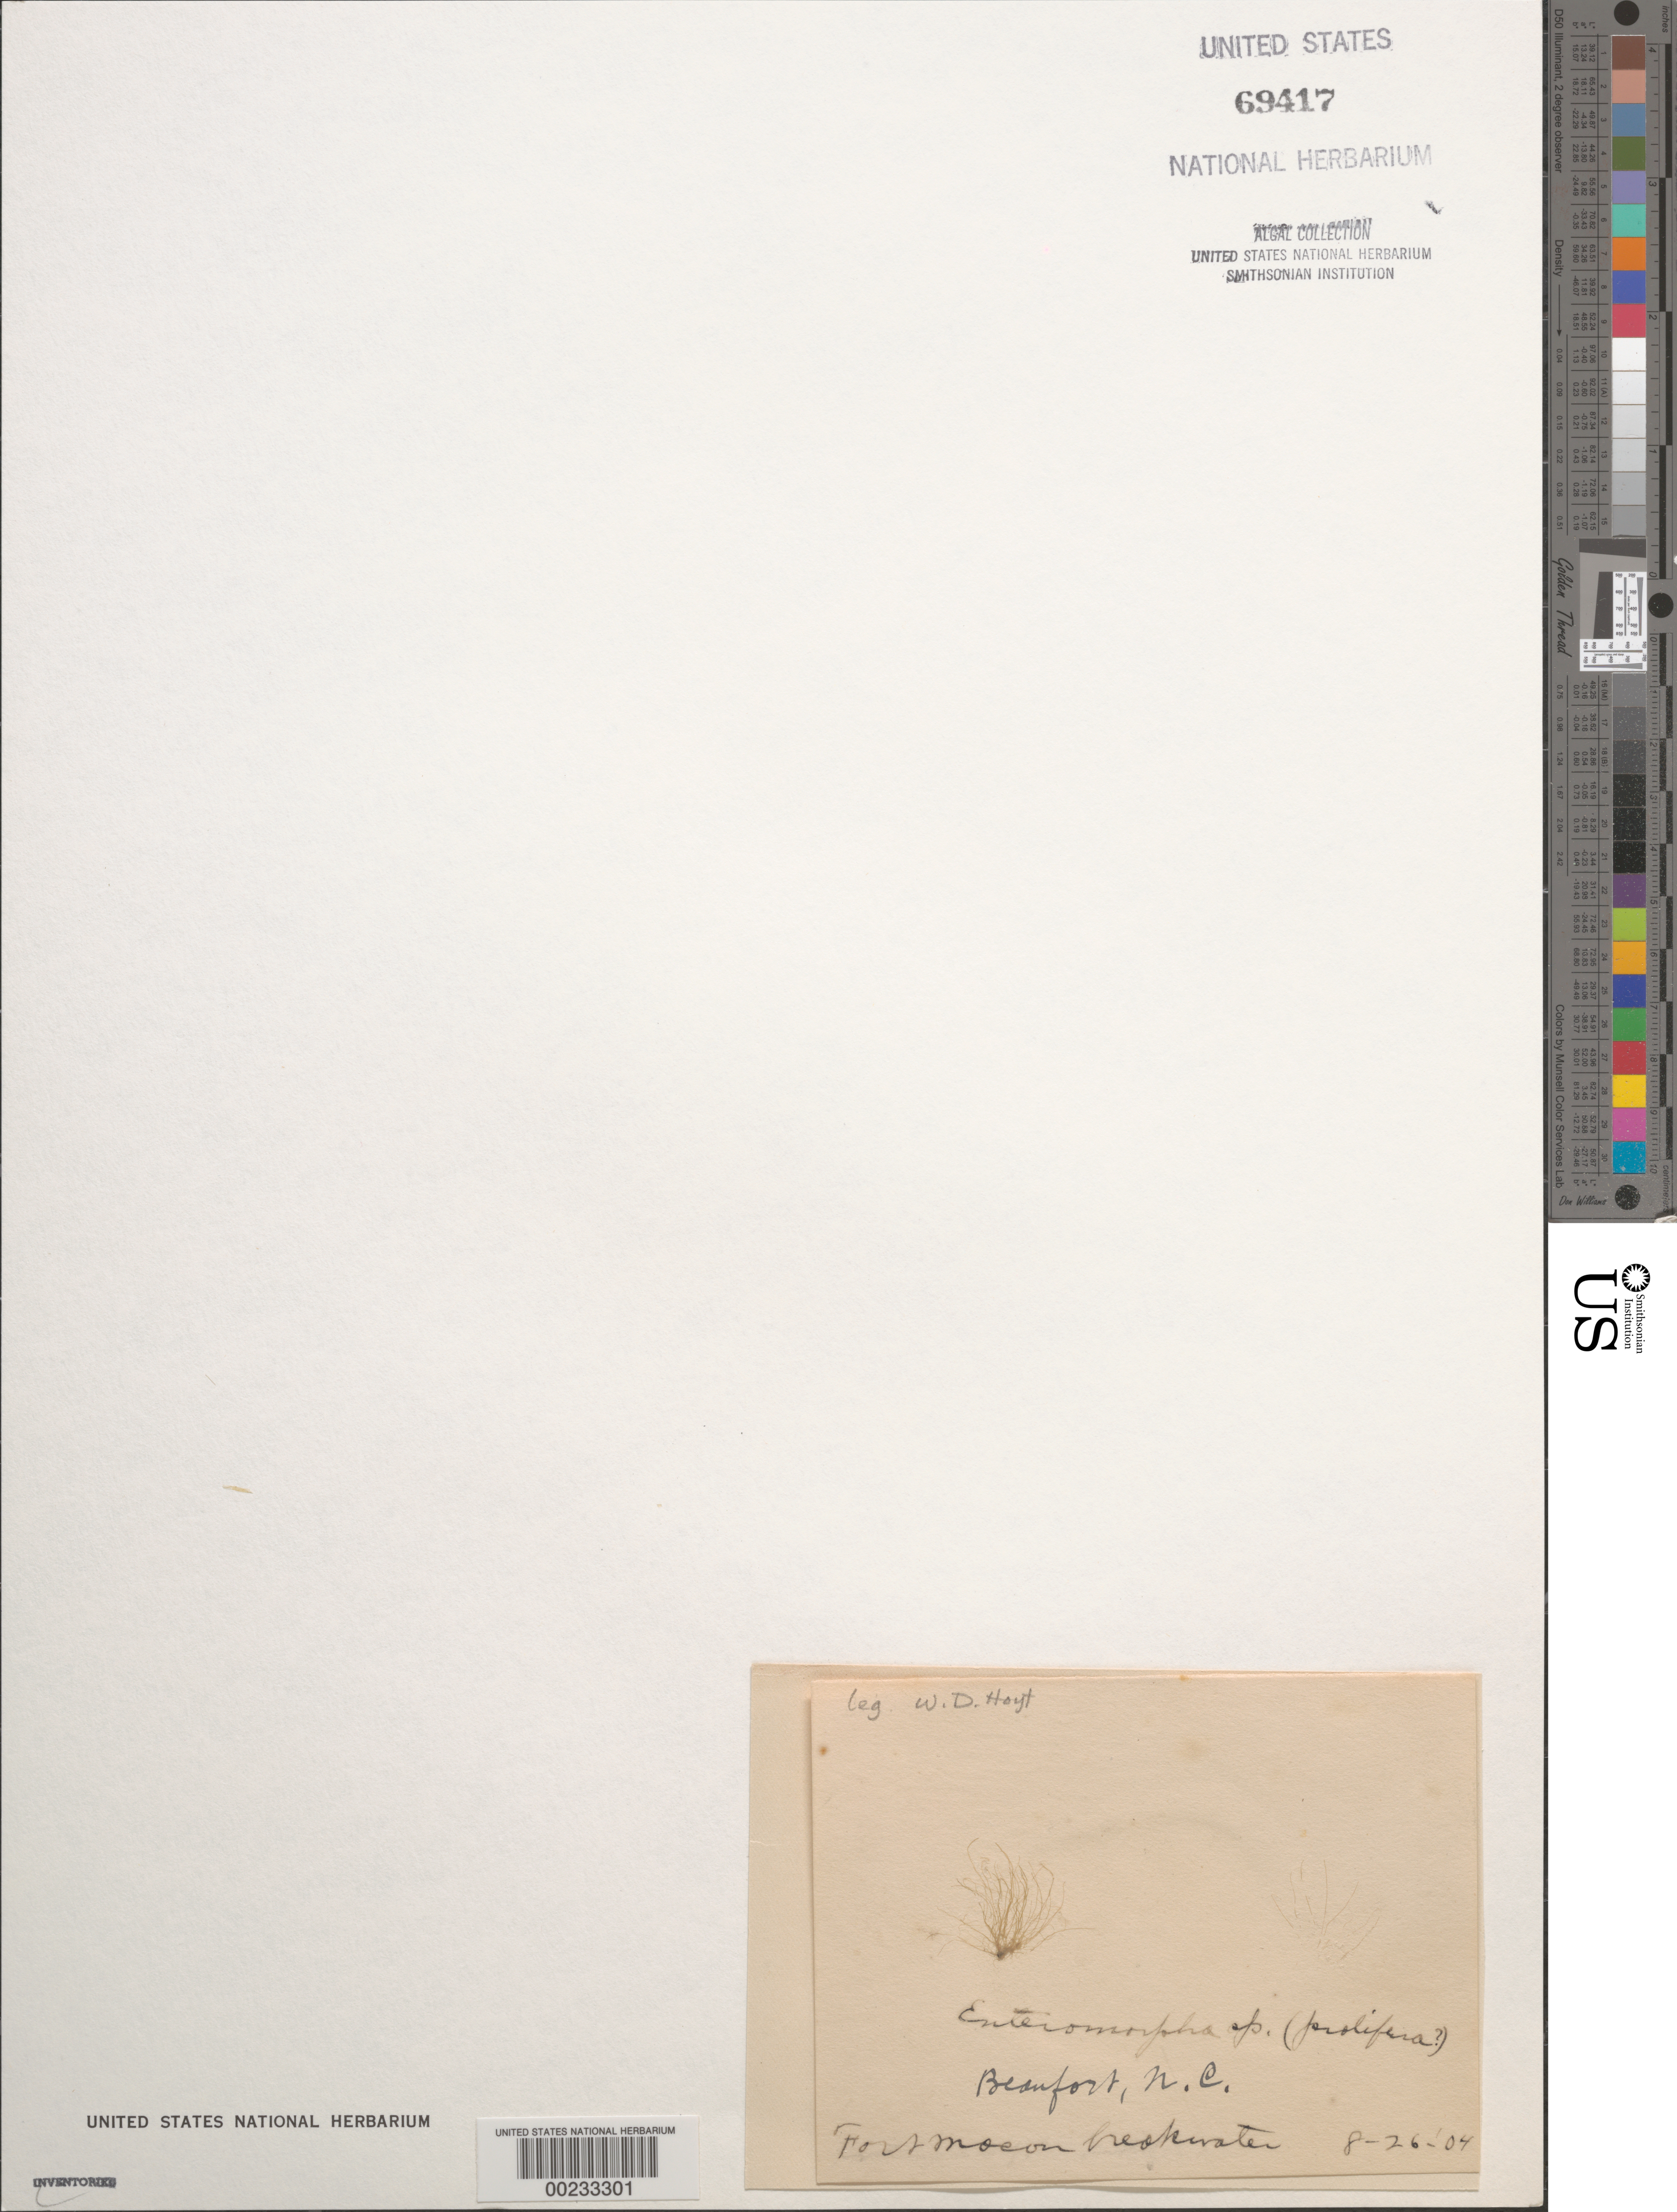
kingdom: Plantae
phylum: Chlorophyta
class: Ulvophyceae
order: Ulvales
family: Ulvaceae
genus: Ulva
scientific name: Ulva prolifera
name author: O.F. Müller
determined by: Algae name updating Project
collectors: W. D. Hoyt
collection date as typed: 26 Aug 1904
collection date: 1904-08-26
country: United States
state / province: North Carolina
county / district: Carteret County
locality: Beaufort, Fort Macon breakwater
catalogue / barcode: US 69417